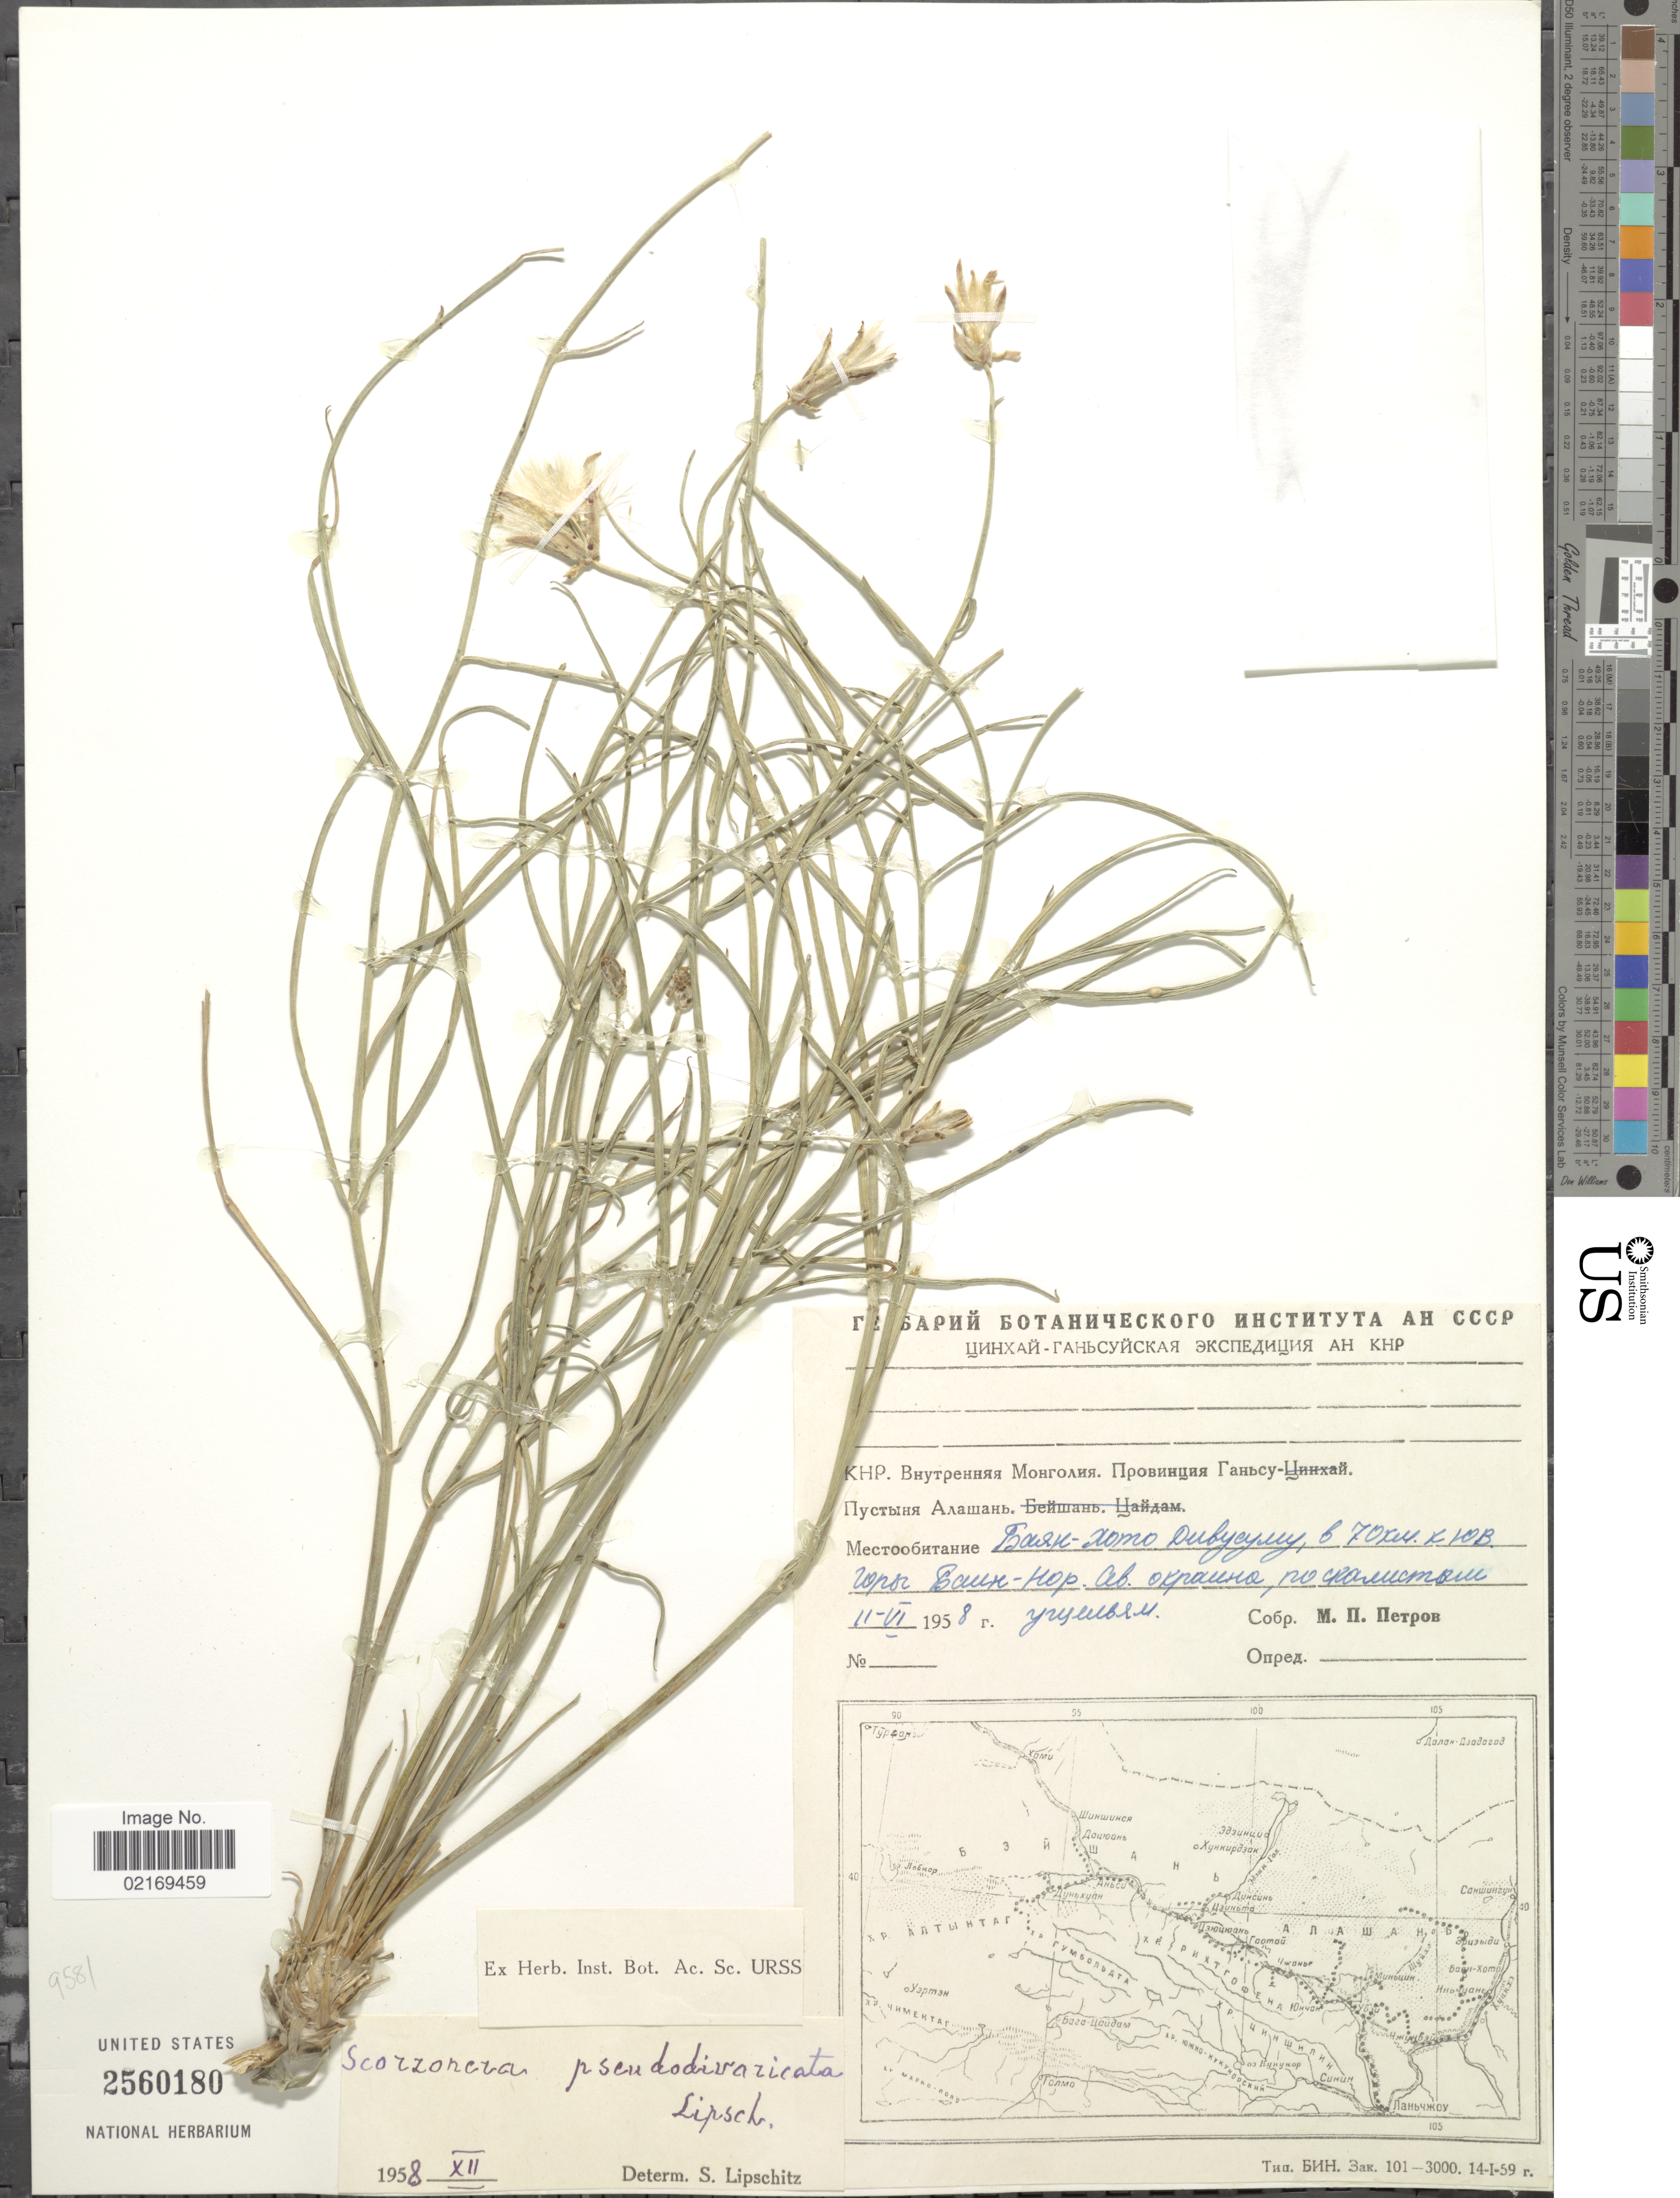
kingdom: Plantae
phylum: Tracheophyta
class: Magnoliopsida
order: Asterales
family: Asteraceae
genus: Scorzonera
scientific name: Scorzonera pseudodivaricata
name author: Lipsch.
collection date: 1958-06-11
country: China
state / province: Gansu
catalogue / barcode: US 2560180